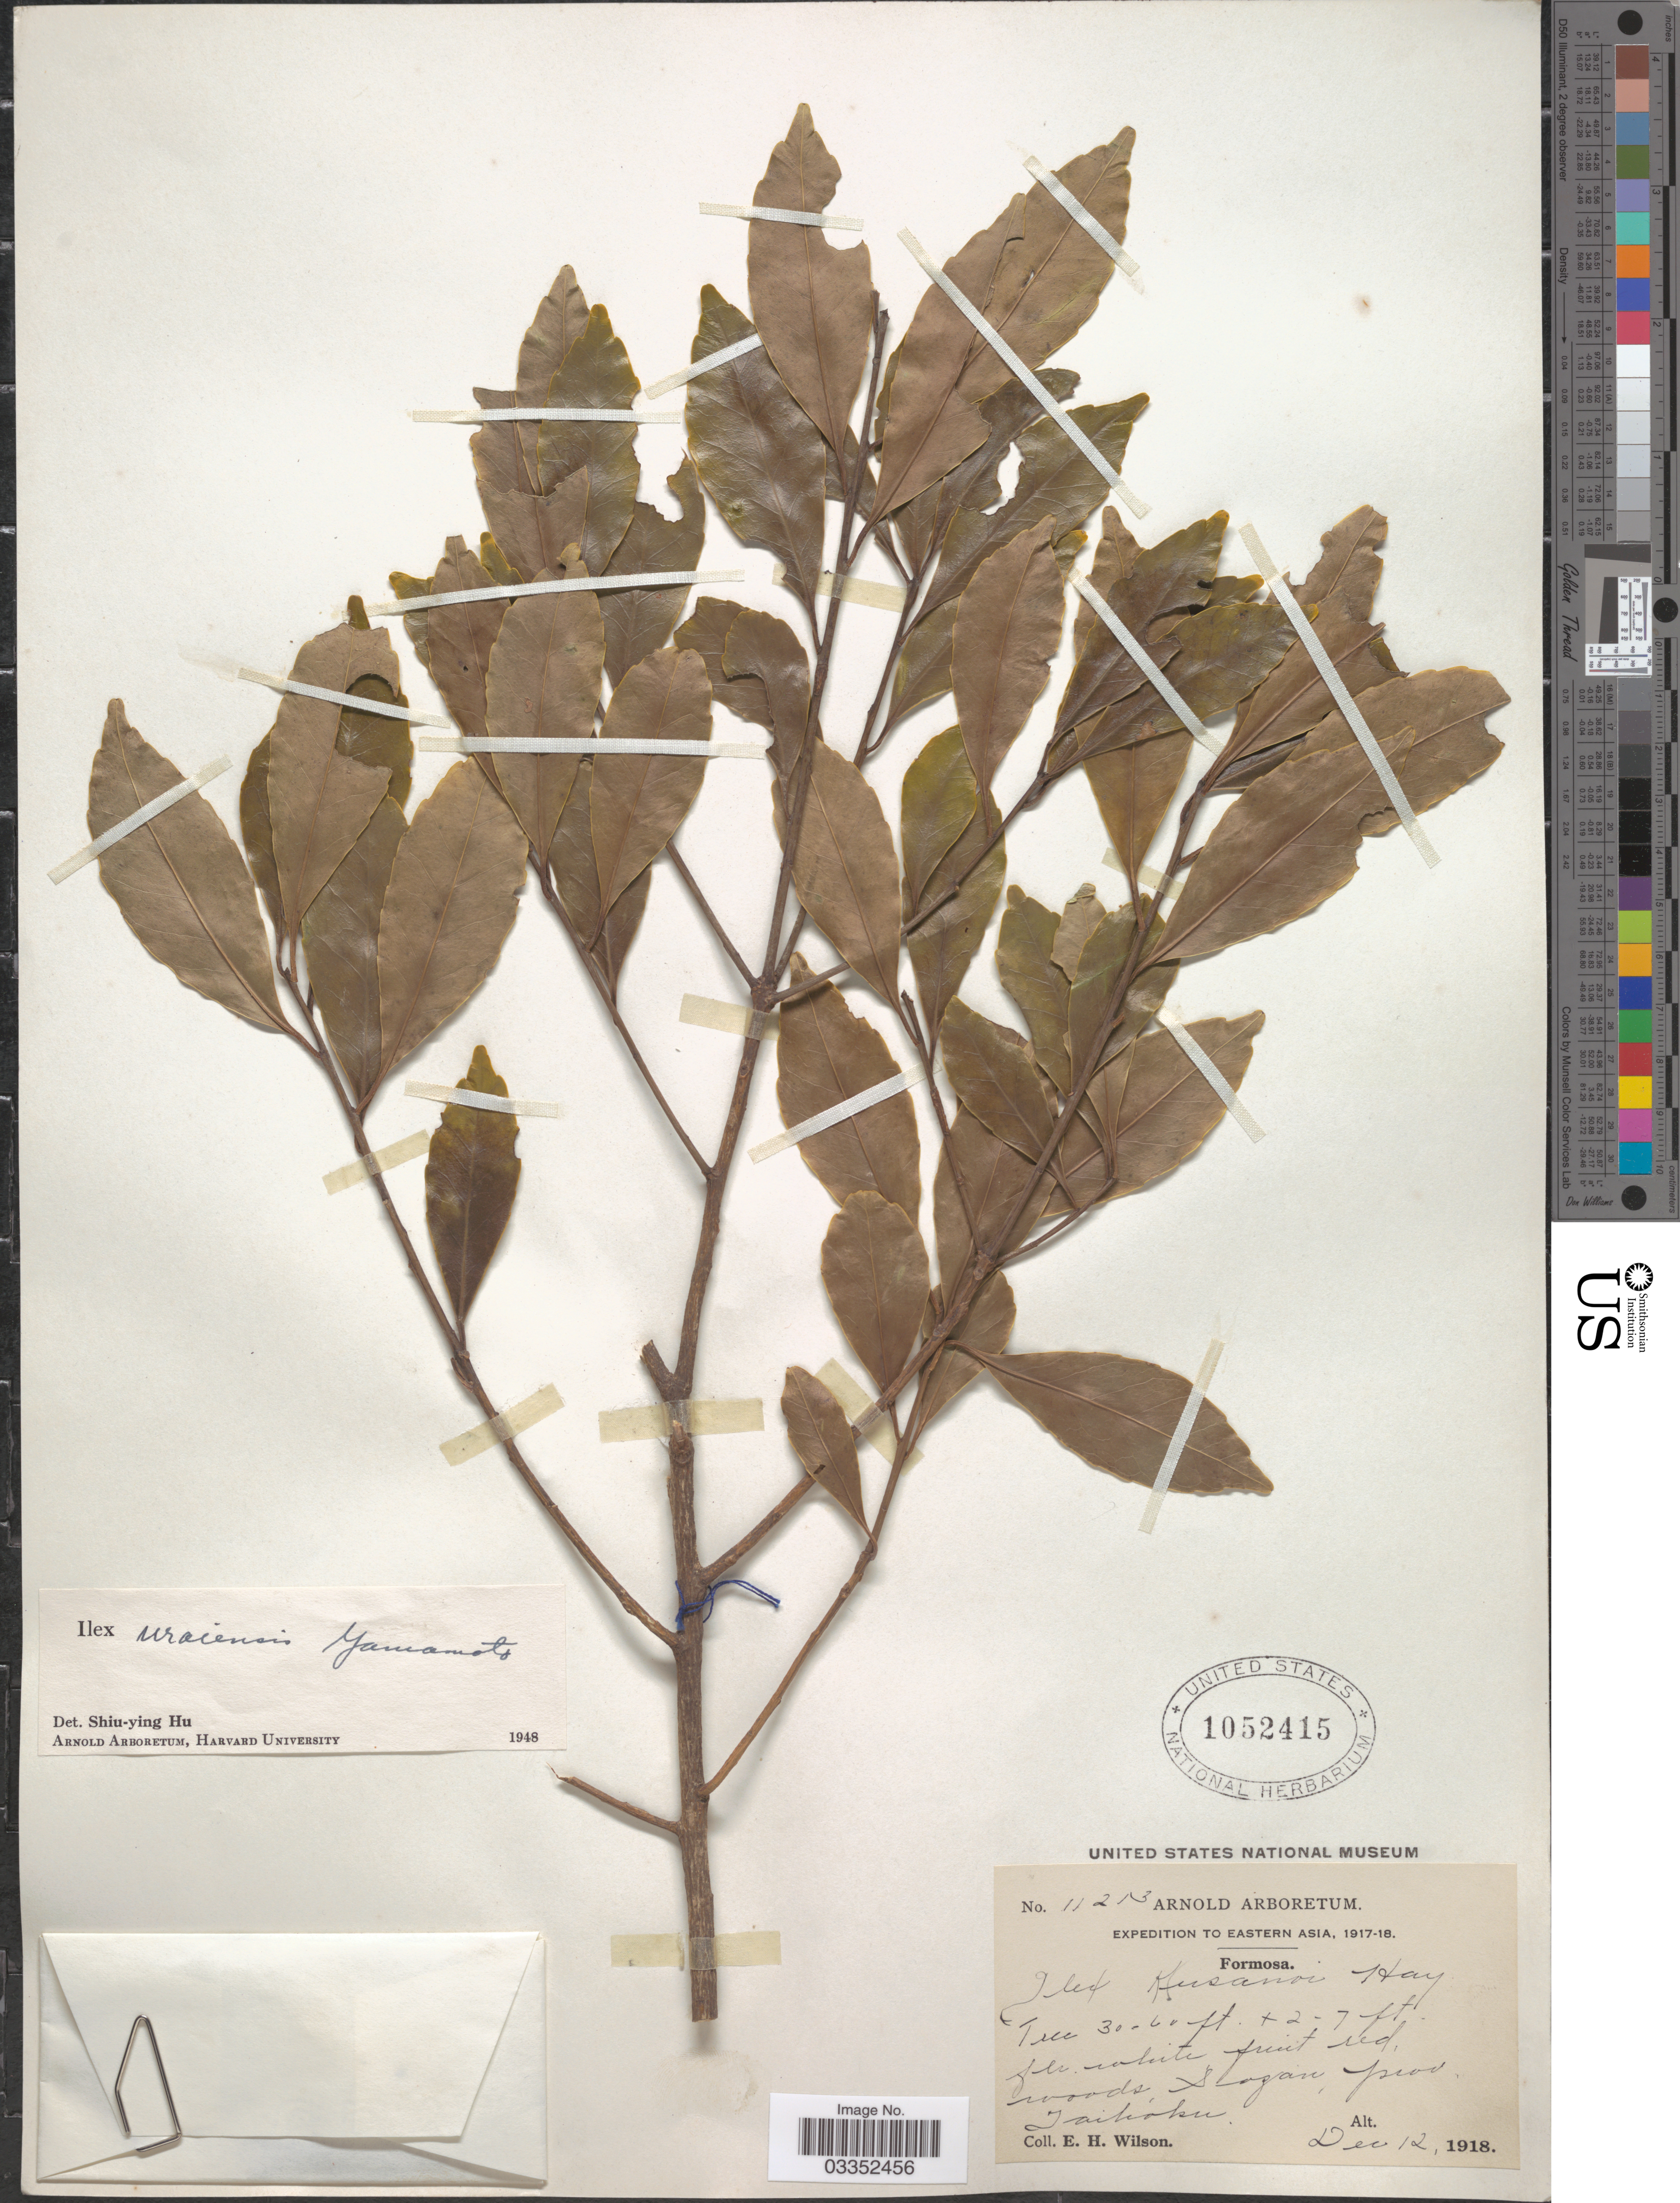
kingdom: Plantae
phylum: Tracheophyta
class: Magnoliopsida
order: Aquifoliales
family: Aquifoliaceae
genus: Ilex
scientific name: Ilex uraiensis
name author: Yamam.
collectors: E. Wilson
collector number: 11213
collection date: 1918-12-12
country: Taiwan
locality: Eastern Asia, Formosa, Sozan, prov. Taihoku.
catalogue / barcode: US 1052415